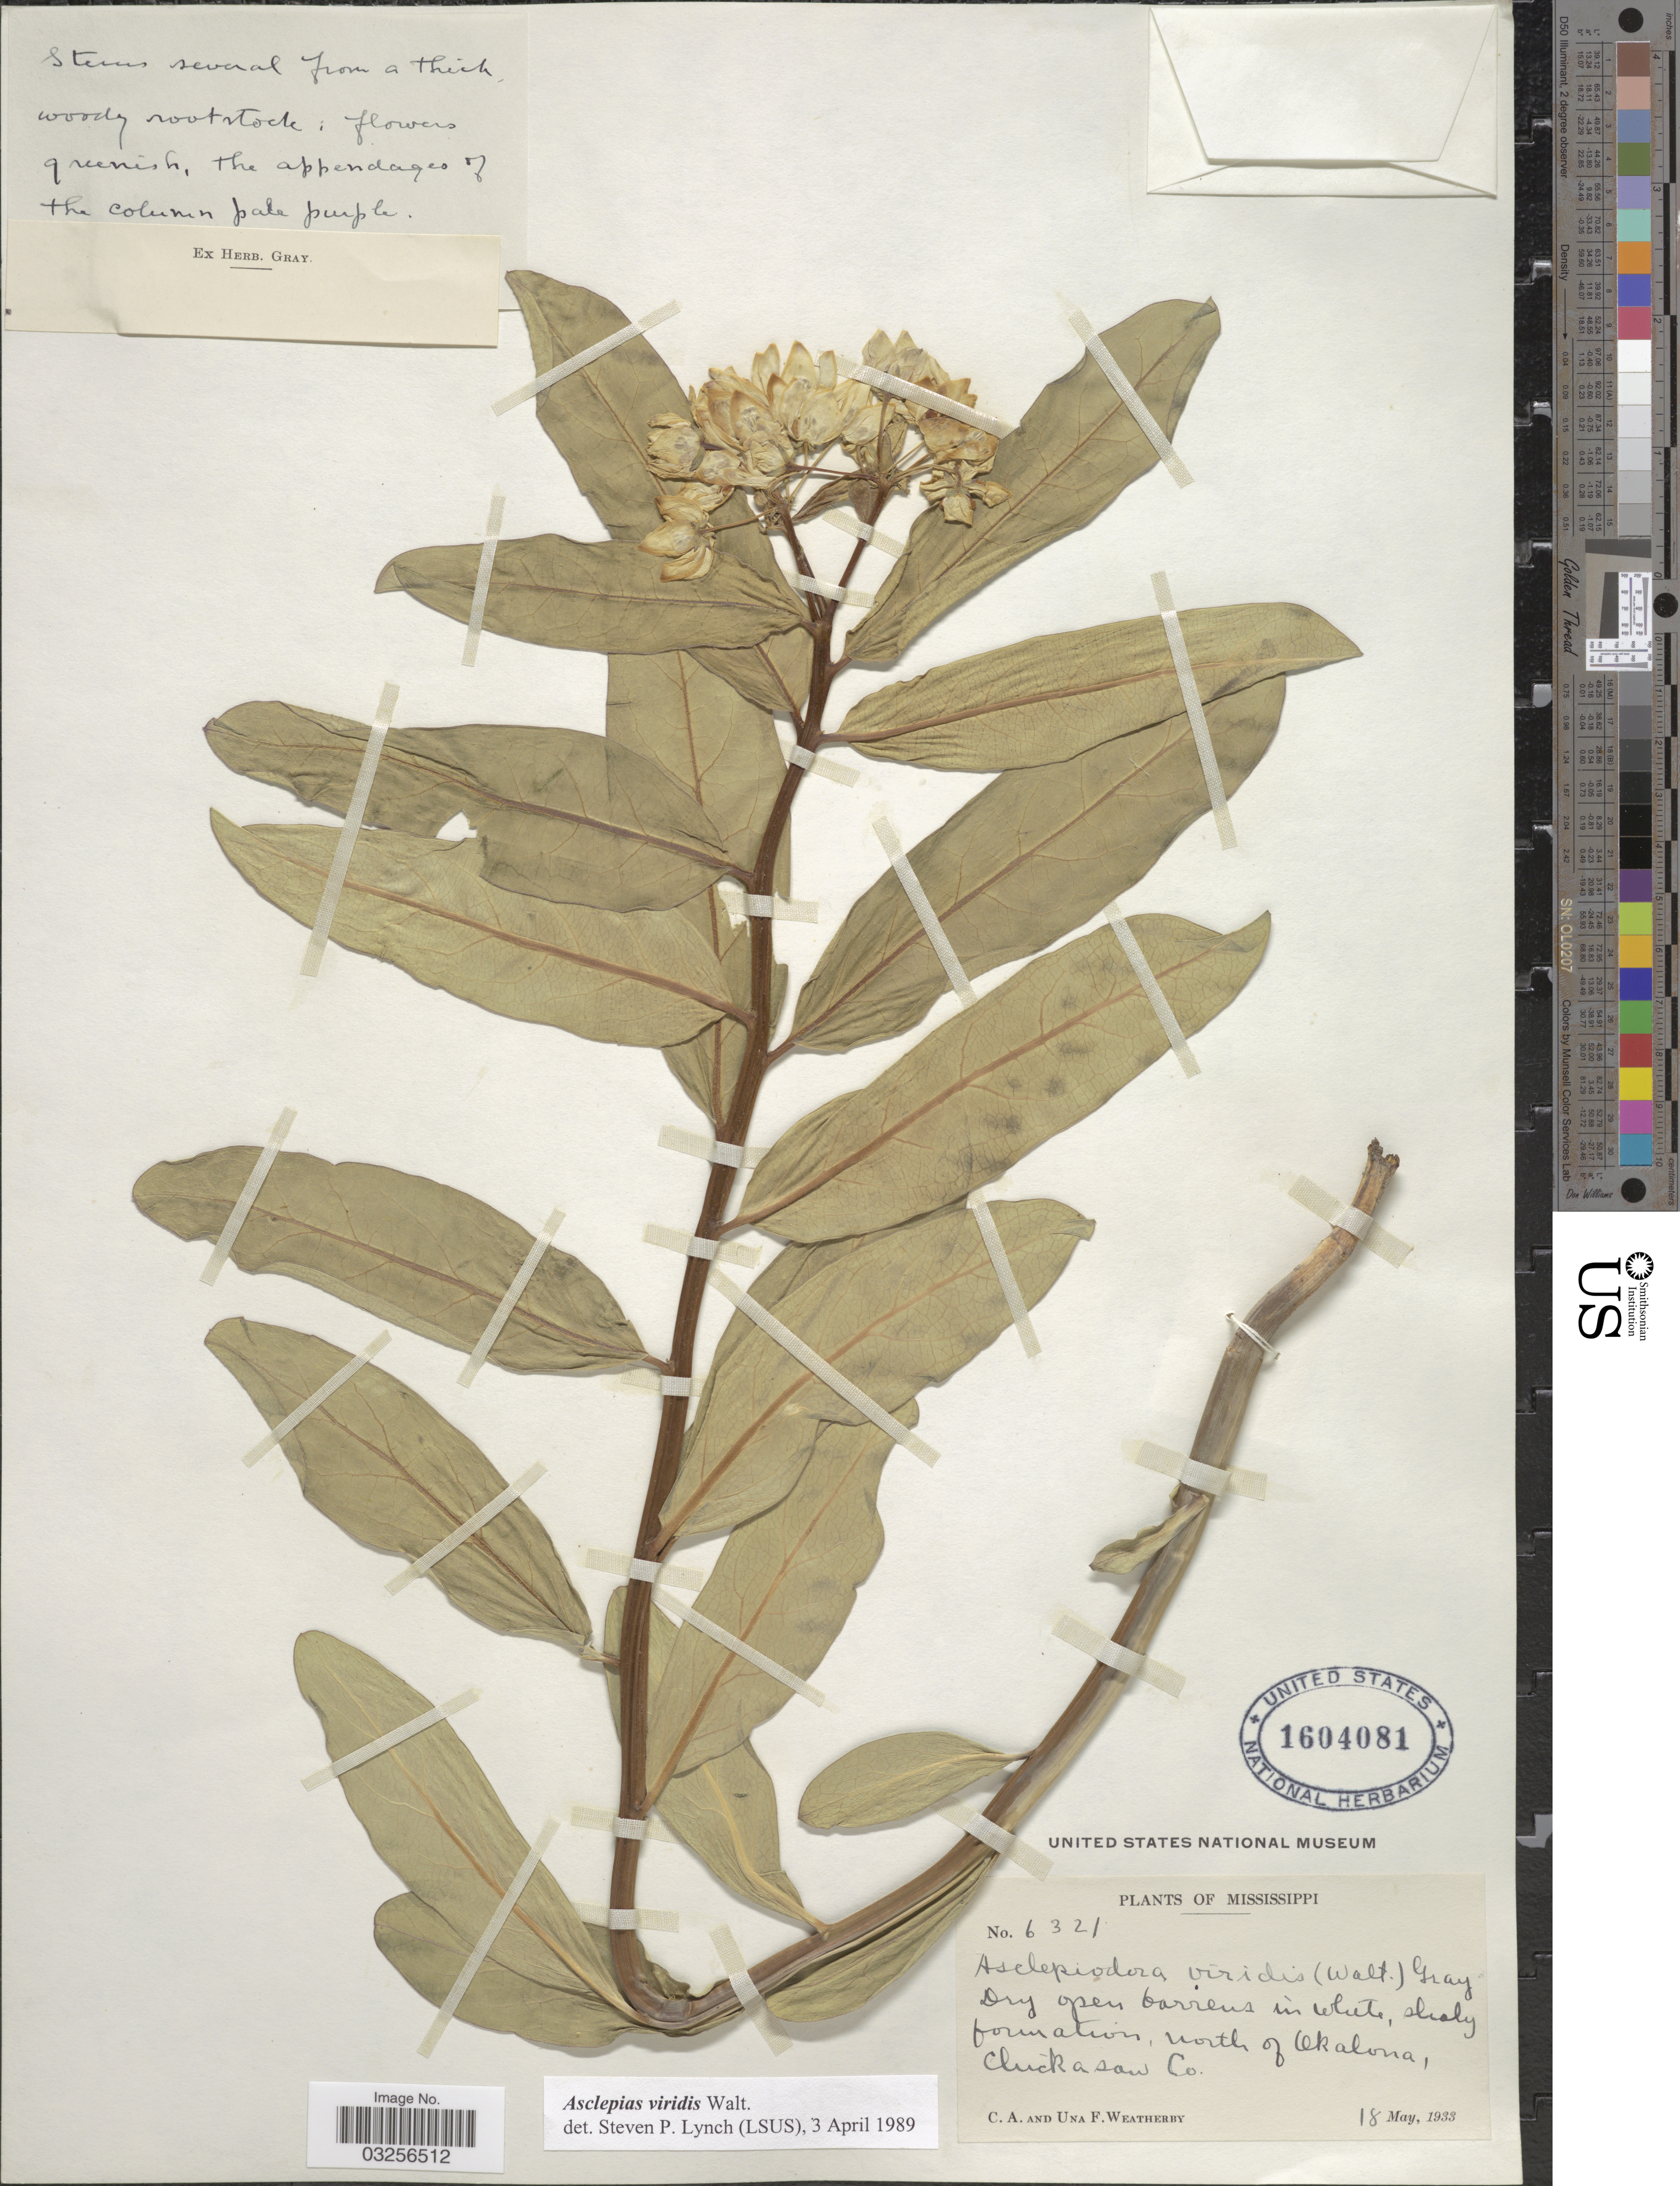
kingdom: Plantae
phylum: Tracheophyta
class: Magnoliopsida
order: Gentianales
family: Apocynaceae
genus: Asclepias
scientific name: Asclepias viridis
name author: Walter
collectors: C. A. Weatherby & U. Weatherby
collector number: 6321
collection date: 1933-05-18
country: United States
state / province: Mississippi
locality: North of Okalona, Chickasaw Co.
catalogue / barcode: US 1604081